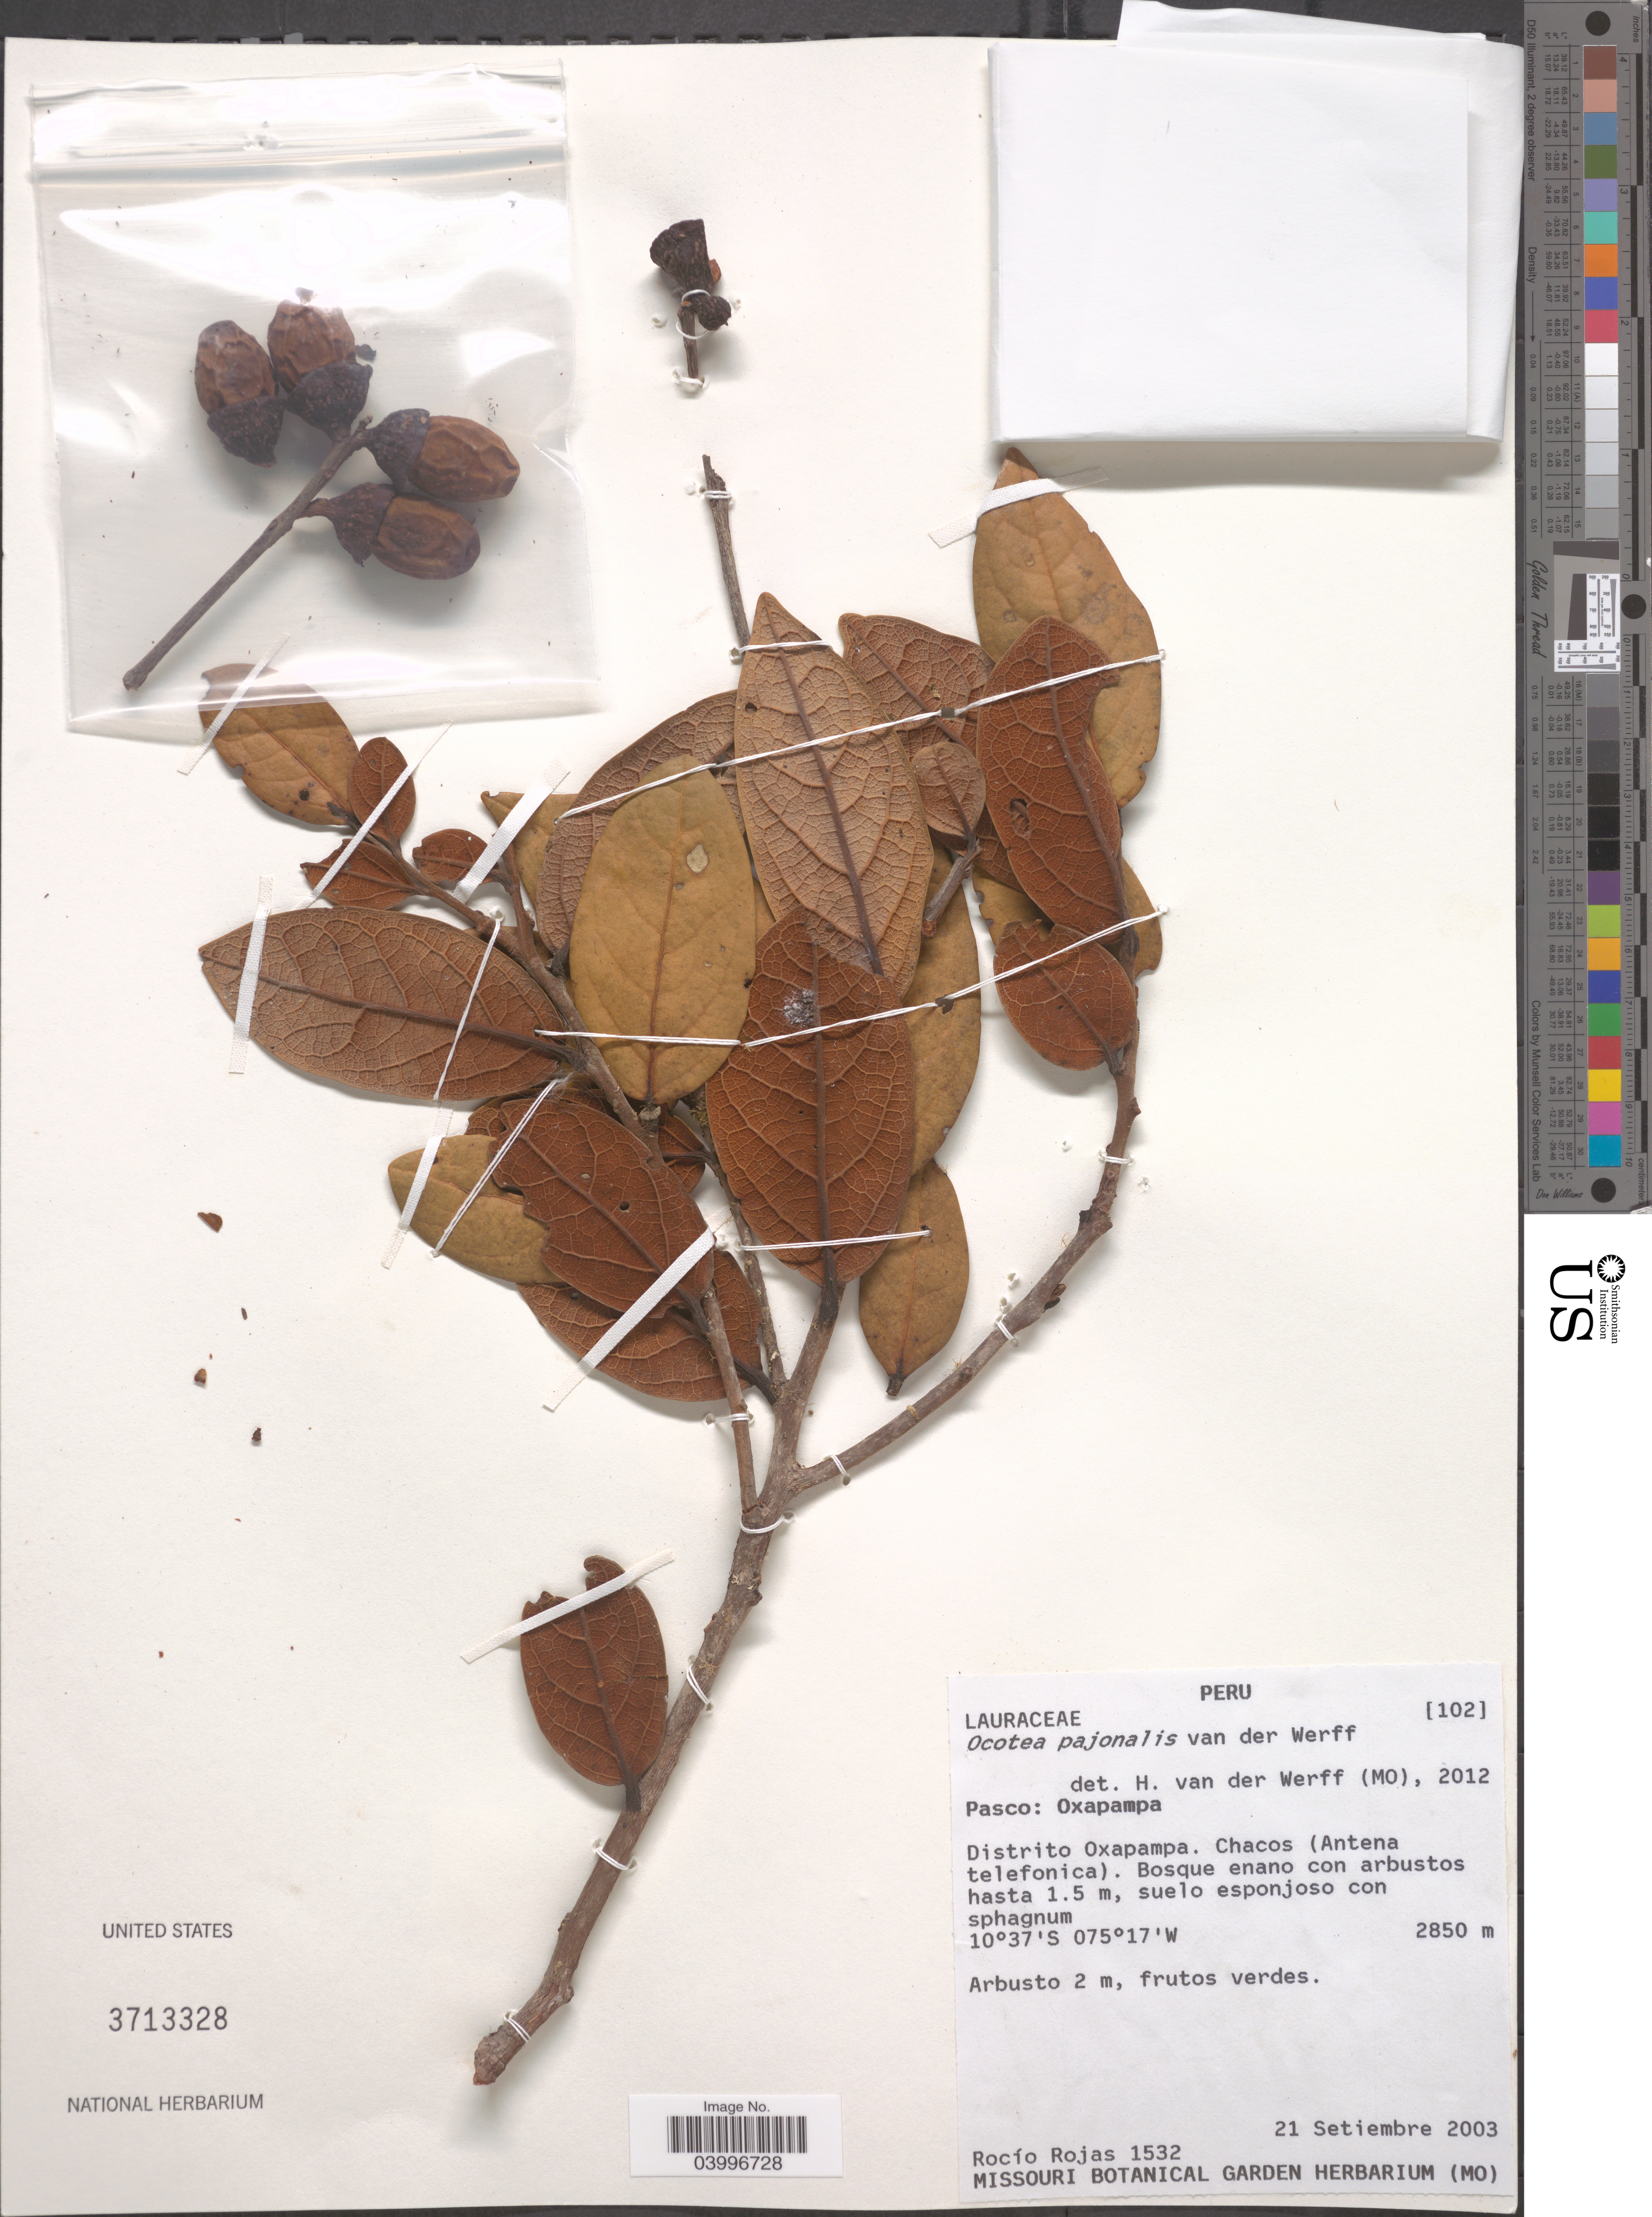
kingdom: Plantae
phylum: Tracheophyta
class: Magnoliopsida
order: Laurales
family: Lauraceae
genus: Ocotea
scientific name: Ocotea pajonalis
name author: van der Werff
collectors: R. Rojas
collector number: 1532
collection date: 2003-09-21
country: Peru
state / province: Pasco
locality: Oxapampa. Distrito Oxapampa. Chacos (Antena telefonica).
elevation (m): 2850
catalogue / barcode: US 3713328